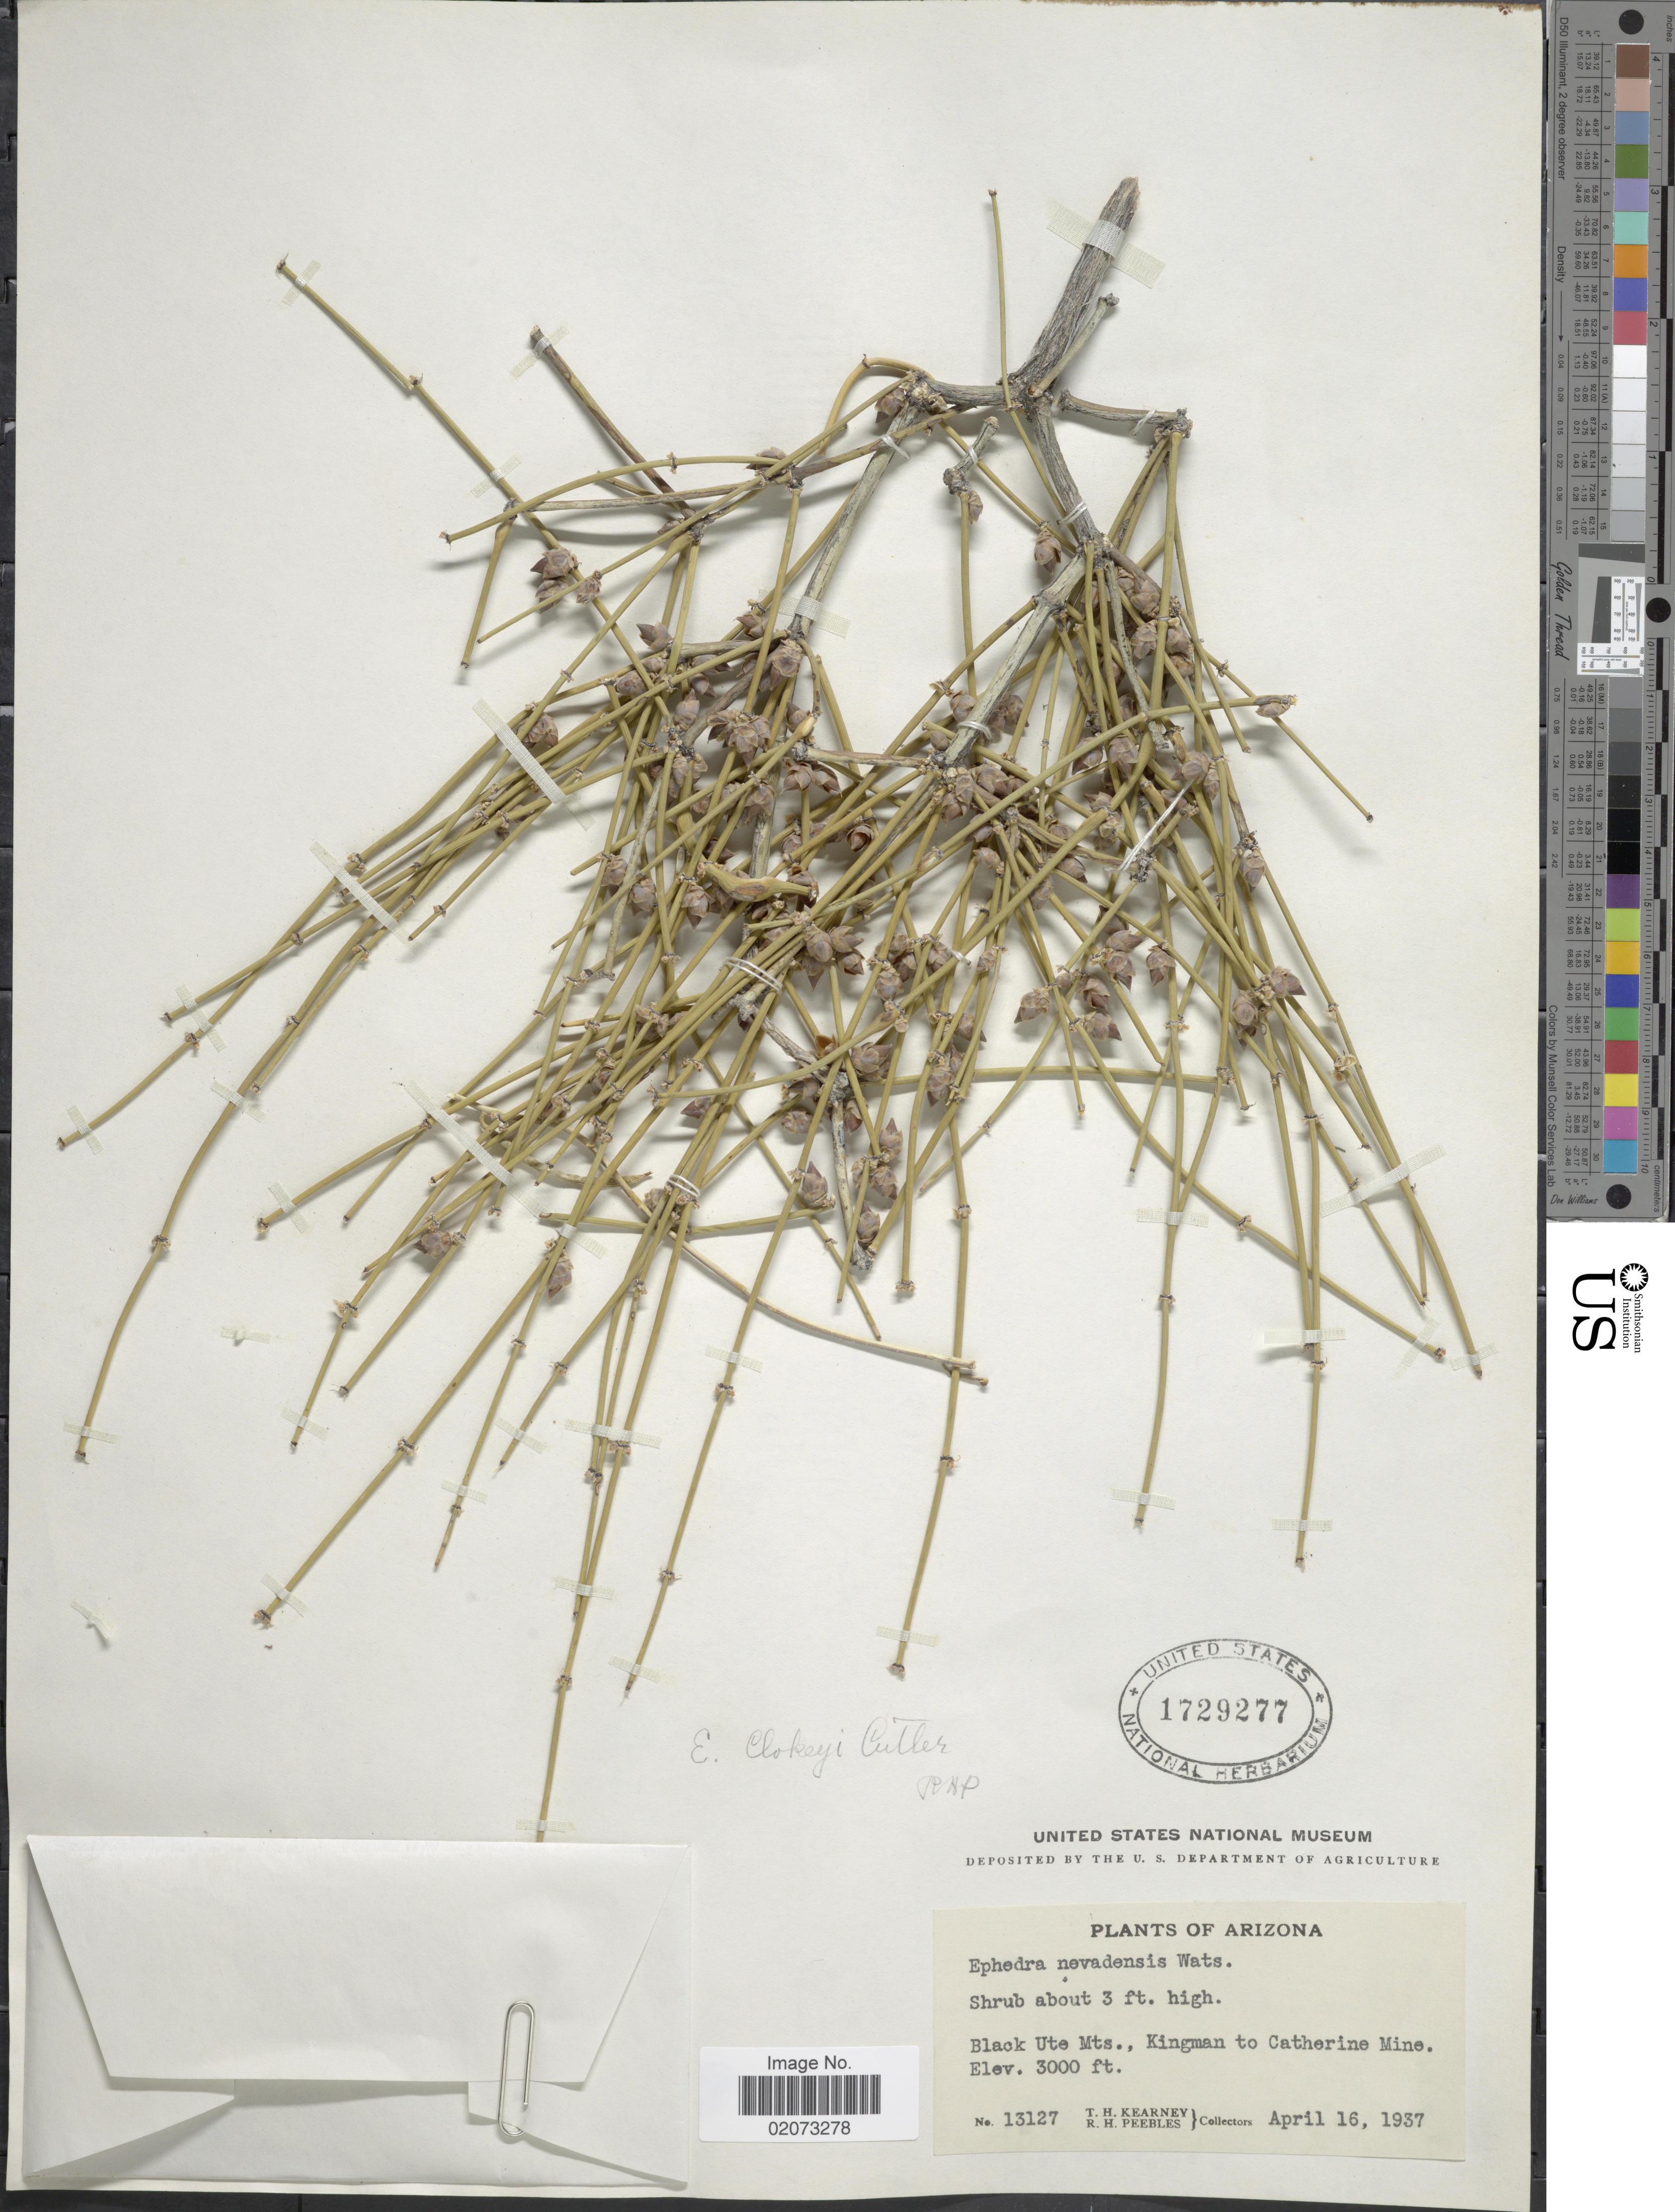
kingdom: Plantae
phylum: Tracheophyta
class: Gnetopsida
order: Ephedrales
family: Ephedraceae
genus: Ephedra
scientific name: Ephedra nevadensis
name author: S. Watson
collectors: T. H. Kearney & R. H. Peebles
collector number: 13127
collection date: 1937-04-16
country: United States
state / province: Arizona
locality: Black Ute Mts., Kingman to Catherine Mine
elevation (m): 914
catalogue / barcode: US 1729277